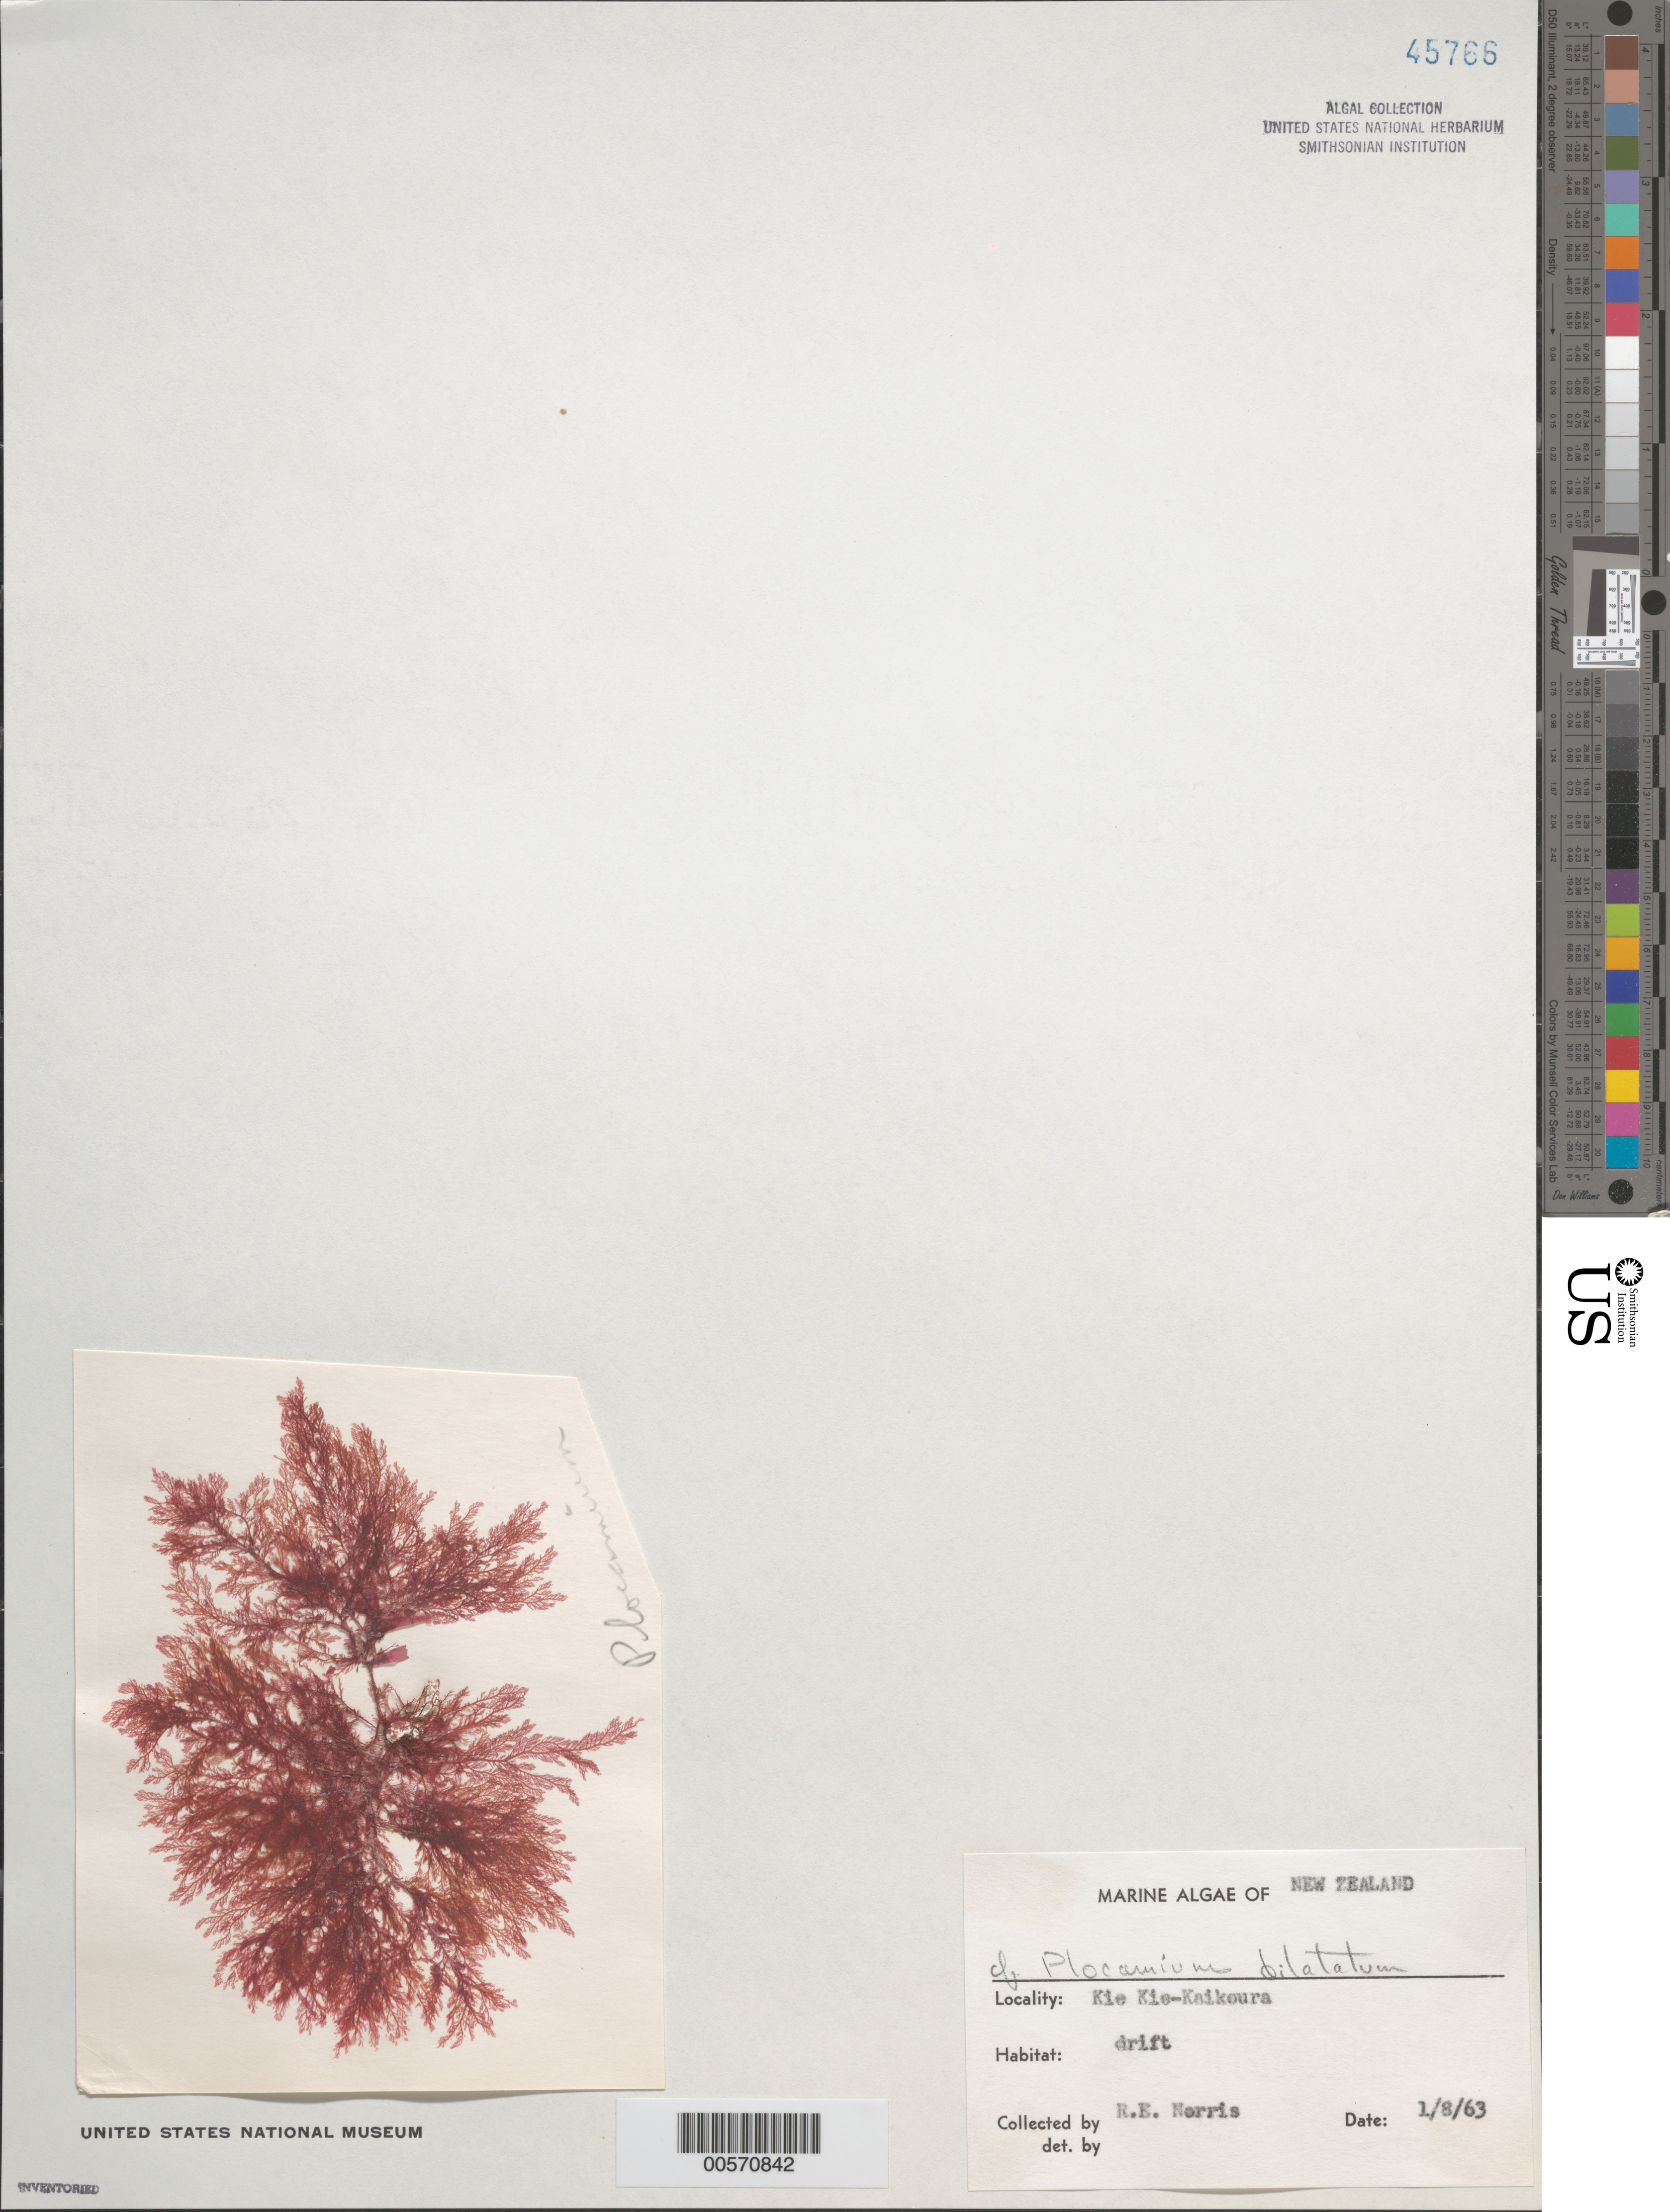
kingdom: Plantae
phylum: Rhodophyta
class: Florideophyceae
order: Plocamiales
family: Plocamiaceae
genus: Plocamium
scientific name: Plocamium dilatatum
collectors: R. E. Norris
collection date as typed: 08 Jan 1963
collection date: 1963-01-08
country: New Zealand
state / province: Canterbury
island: South Island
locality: Kie Kie-Kaikoura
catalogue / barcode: US 45766